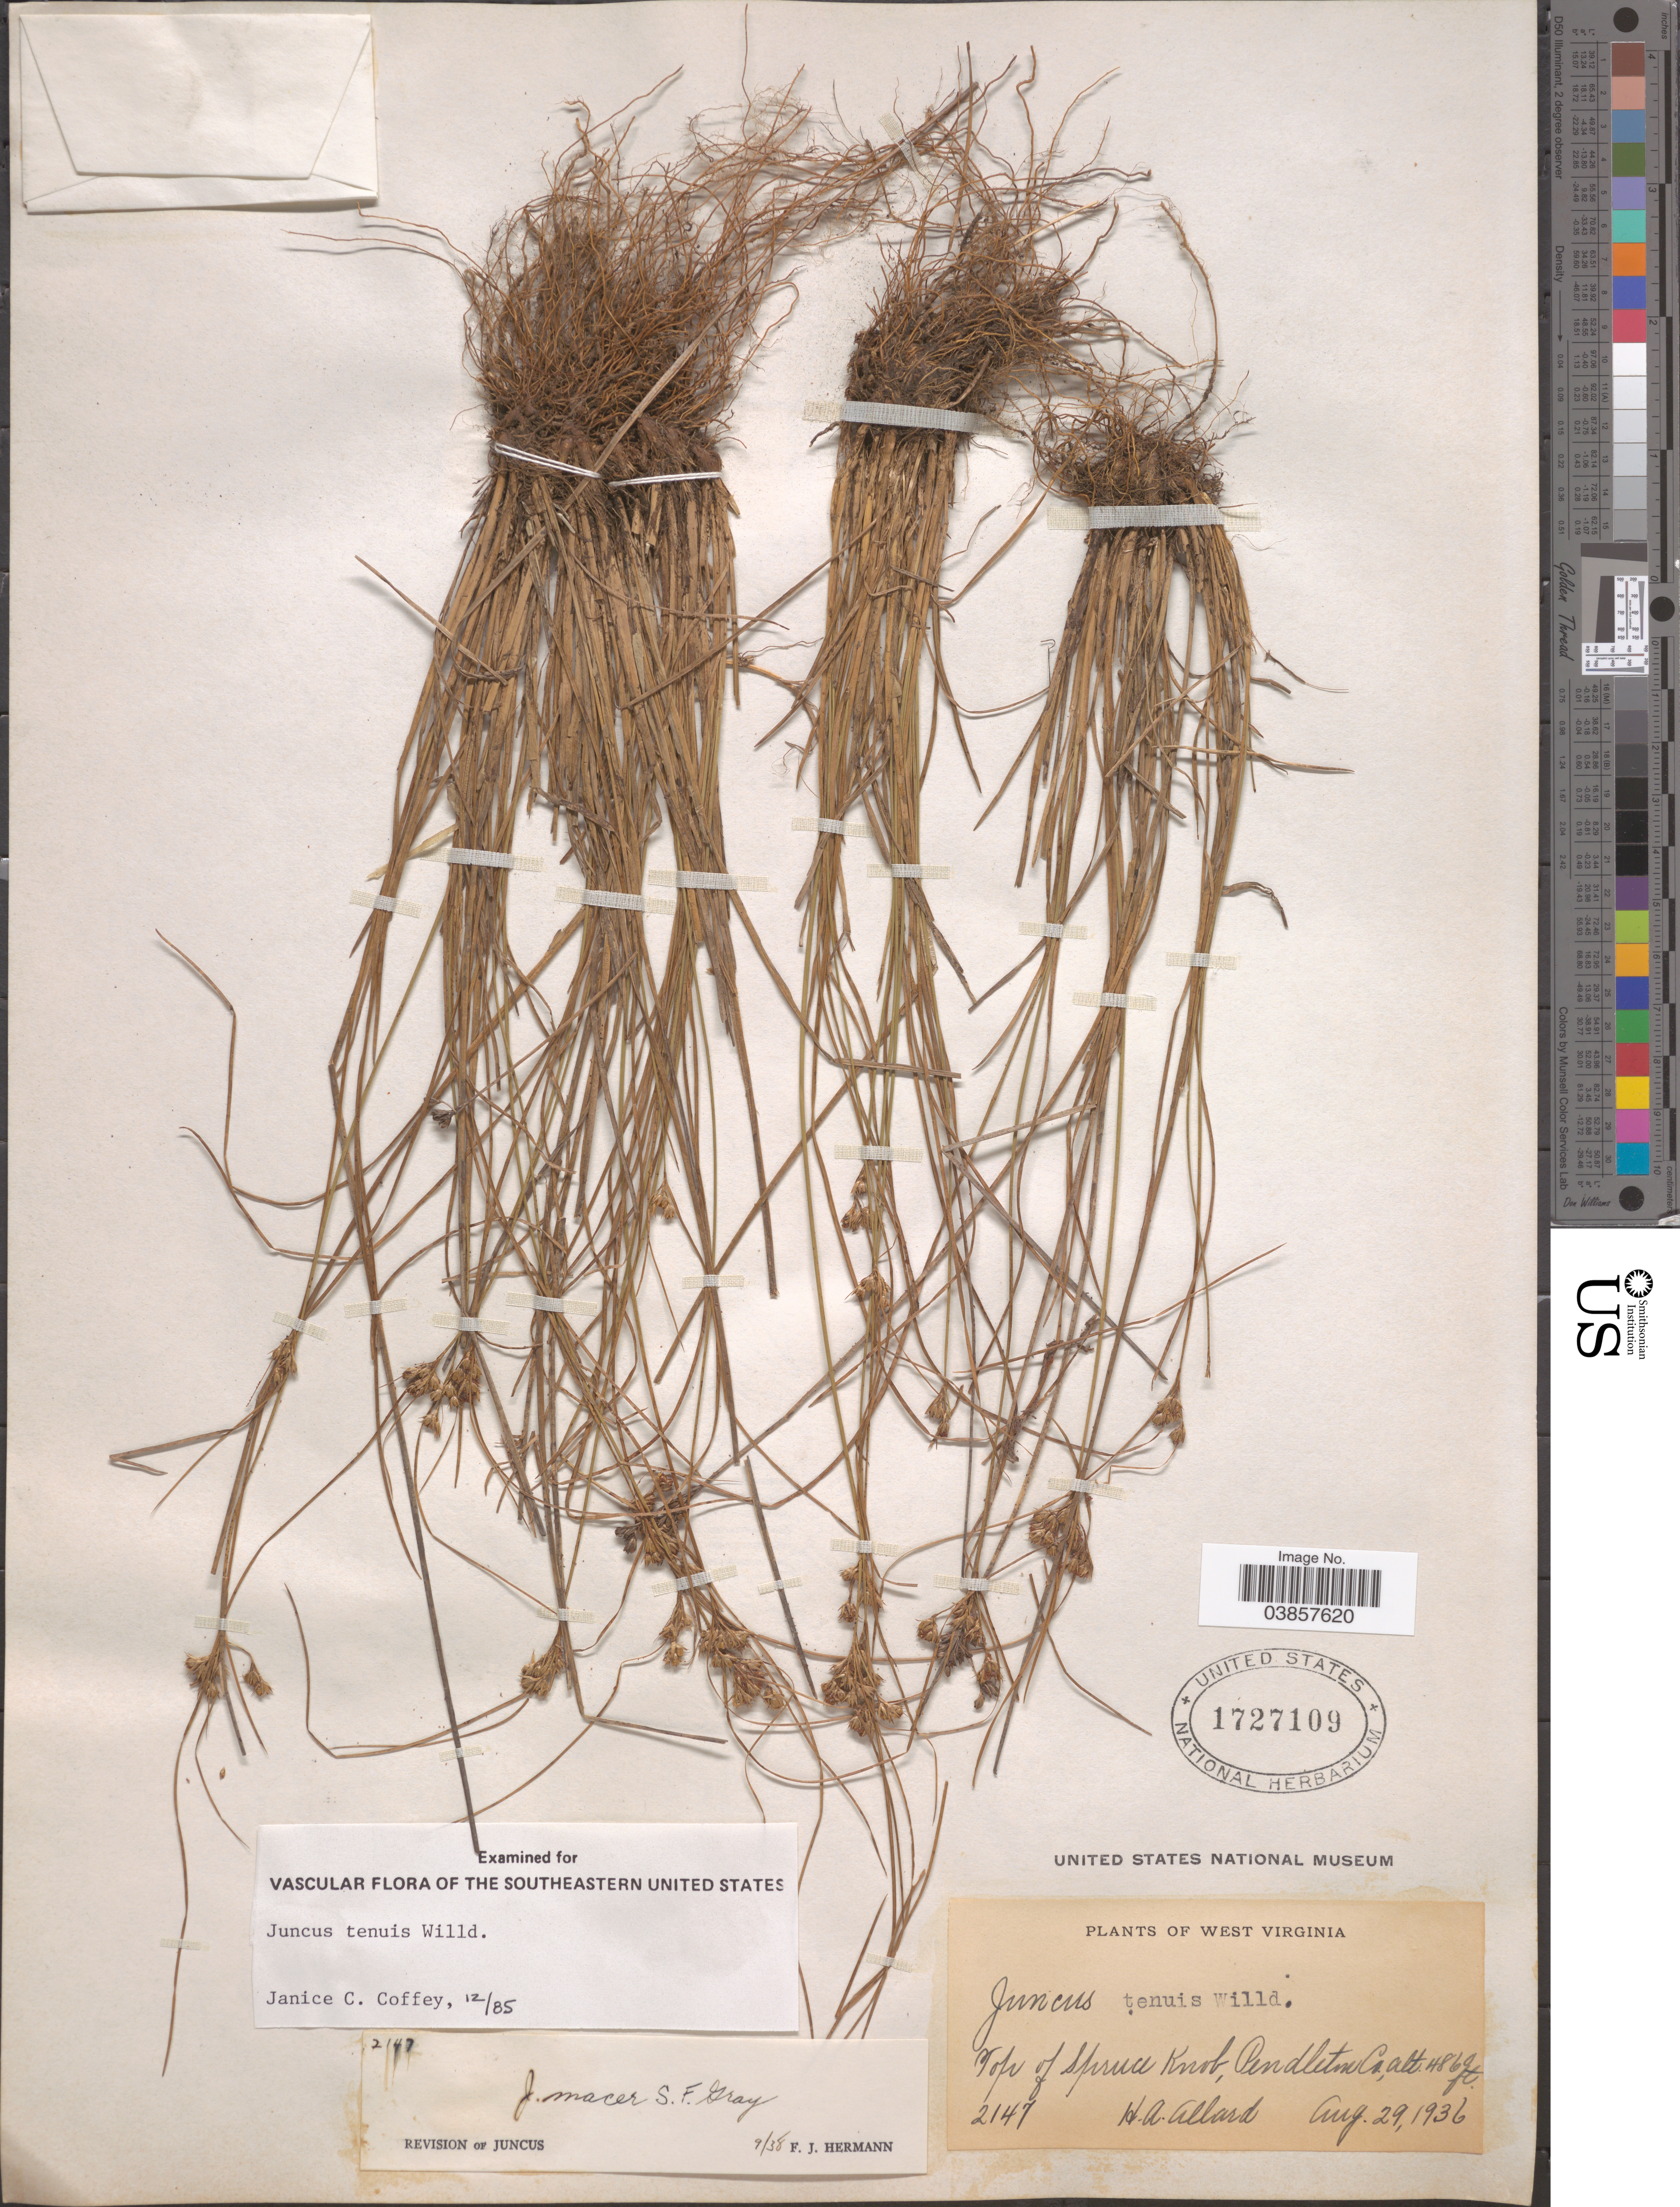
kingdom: Plantae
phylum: Tracheophyta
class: Liliopsida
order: Poales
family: Juncaceae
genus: Juncus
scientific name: Juncus tenuis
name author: Willd.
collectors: H. A. Allard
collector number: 2147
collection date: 1936-08-29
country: United States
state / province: West Virginia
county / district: Pendleton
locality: Top of spruce Knob, Pendleton Co.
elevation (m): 148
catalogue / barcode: US 1727109